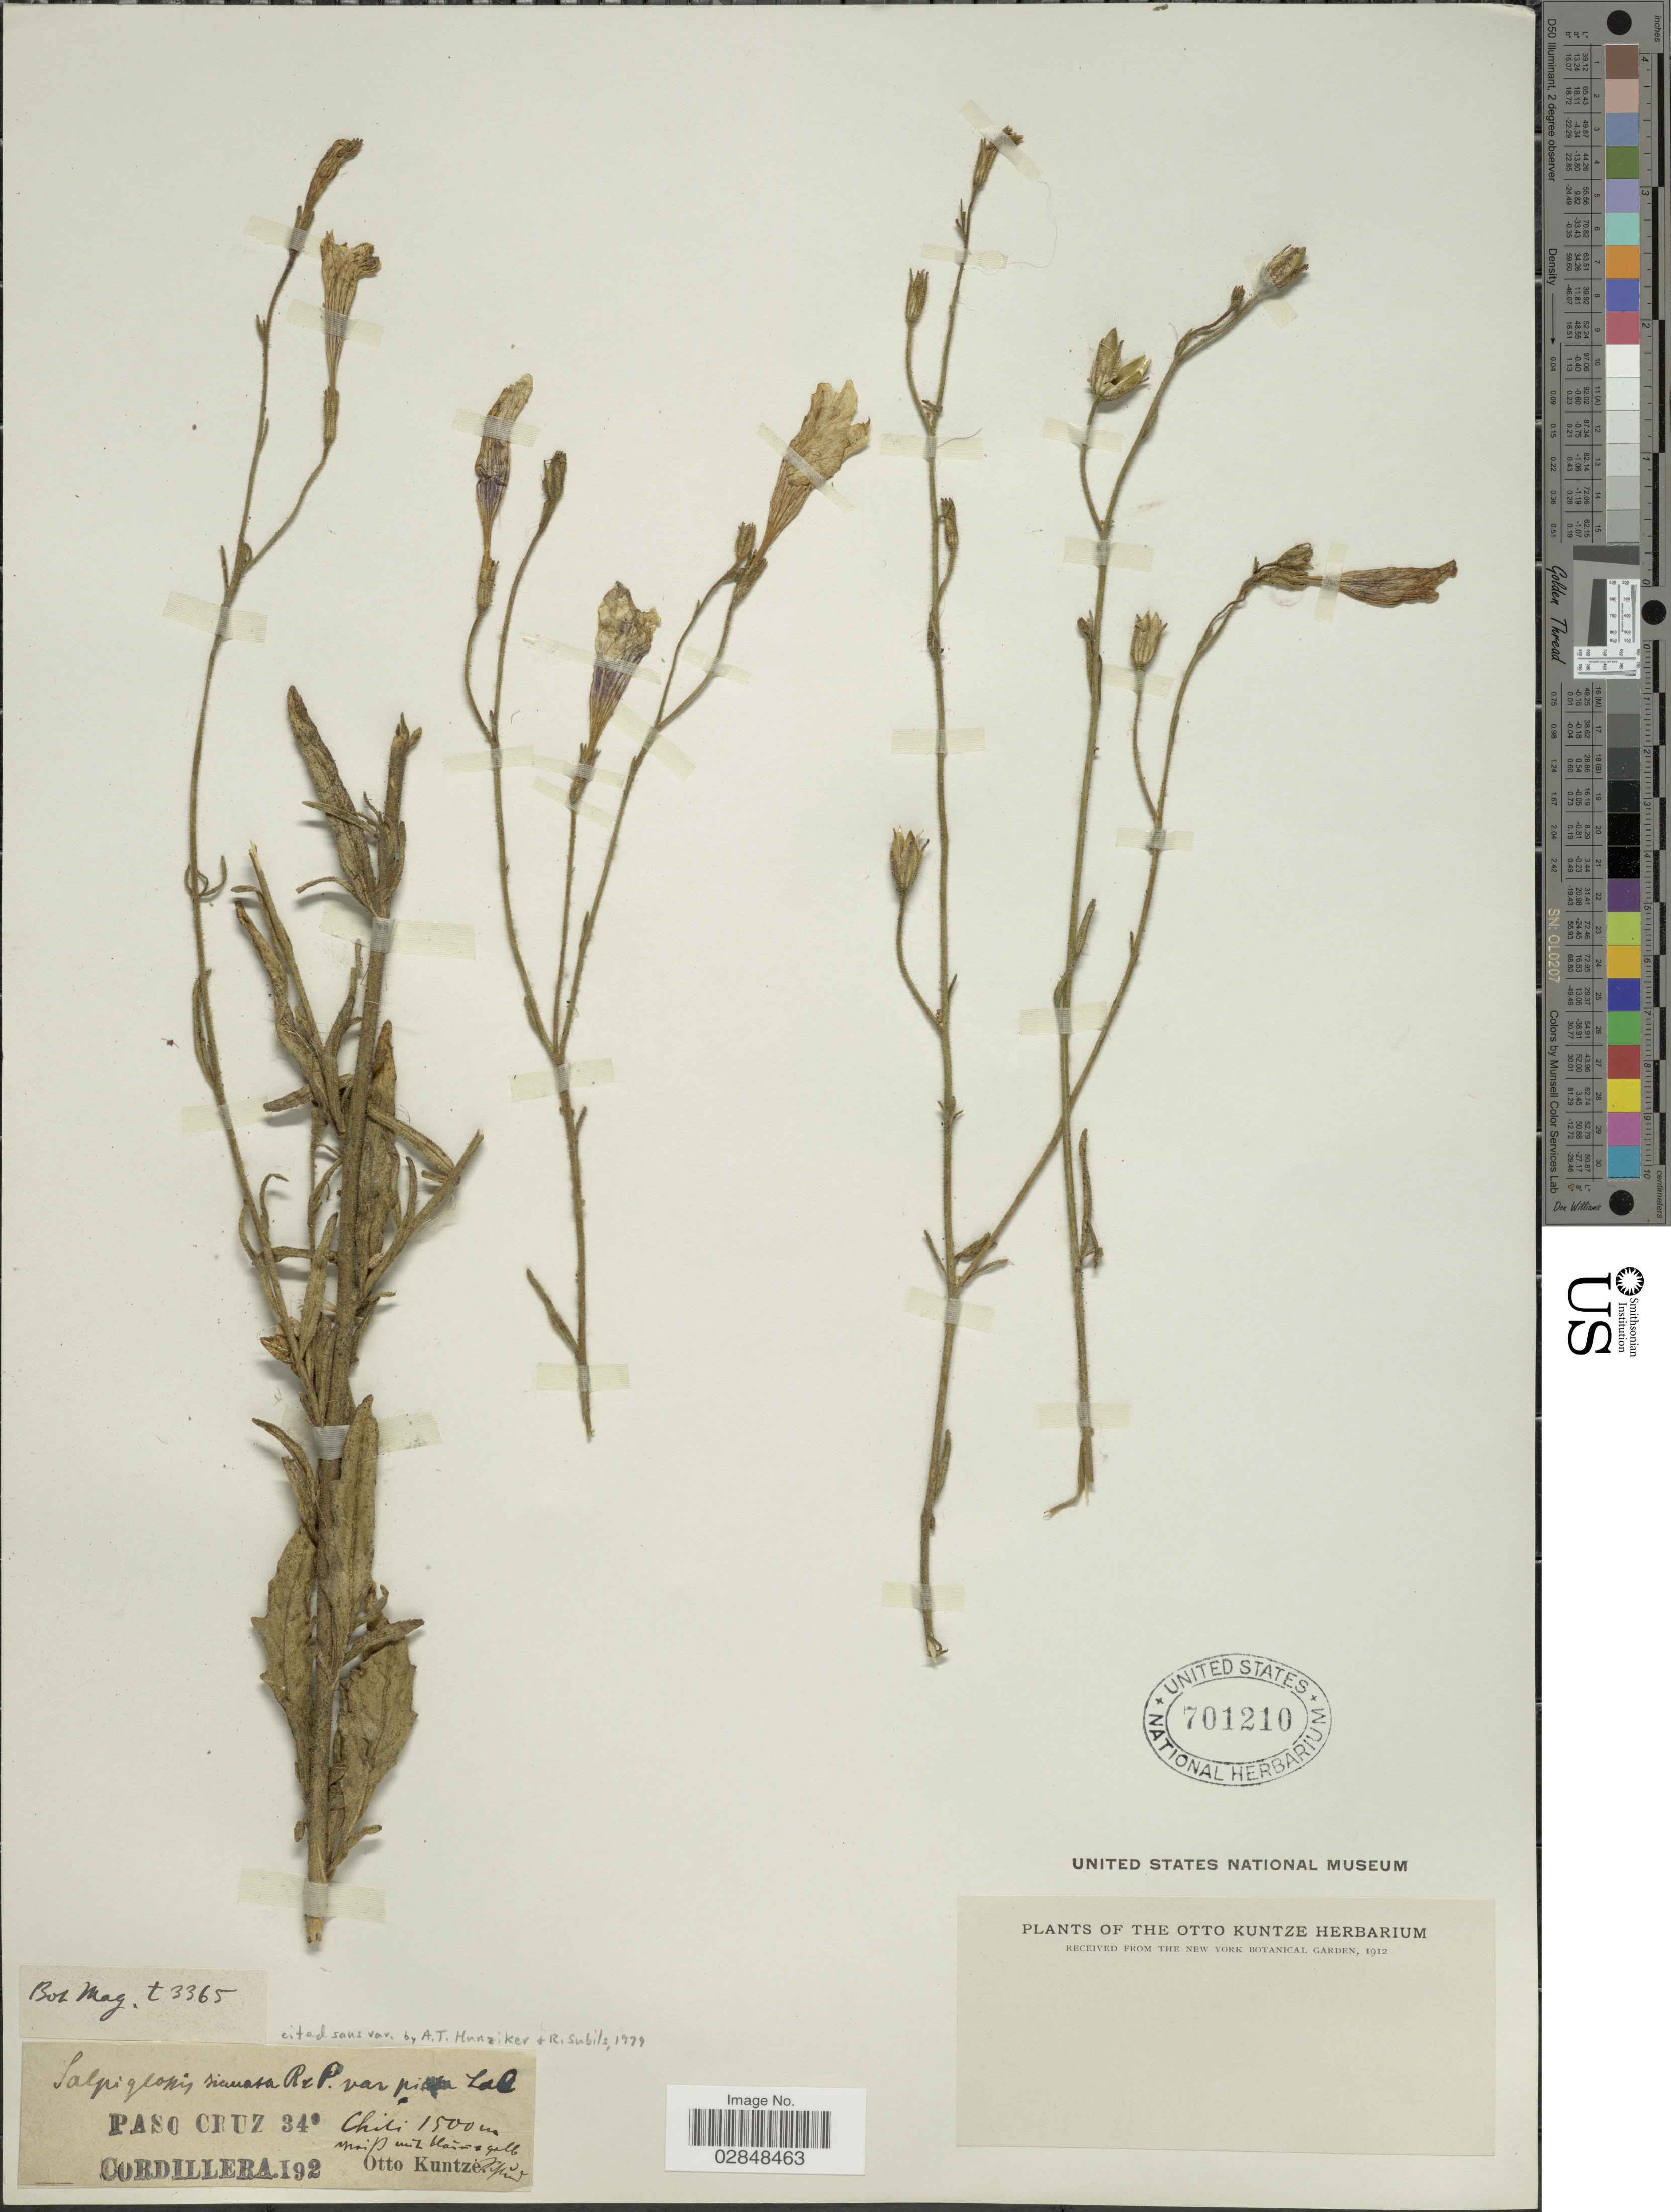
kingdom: Plantae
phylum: Tracheophyta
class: Magnoliopsida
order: Solanales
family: Solanaceae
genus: Salpiglossis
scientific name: Salpiglossis sinuata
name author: Ruiz & Pav.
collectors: C.E.O. Kuntze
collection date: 1892-01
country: Chile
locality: Paso Cruz, Cordillera.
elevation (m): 1500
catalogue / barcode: US 701210